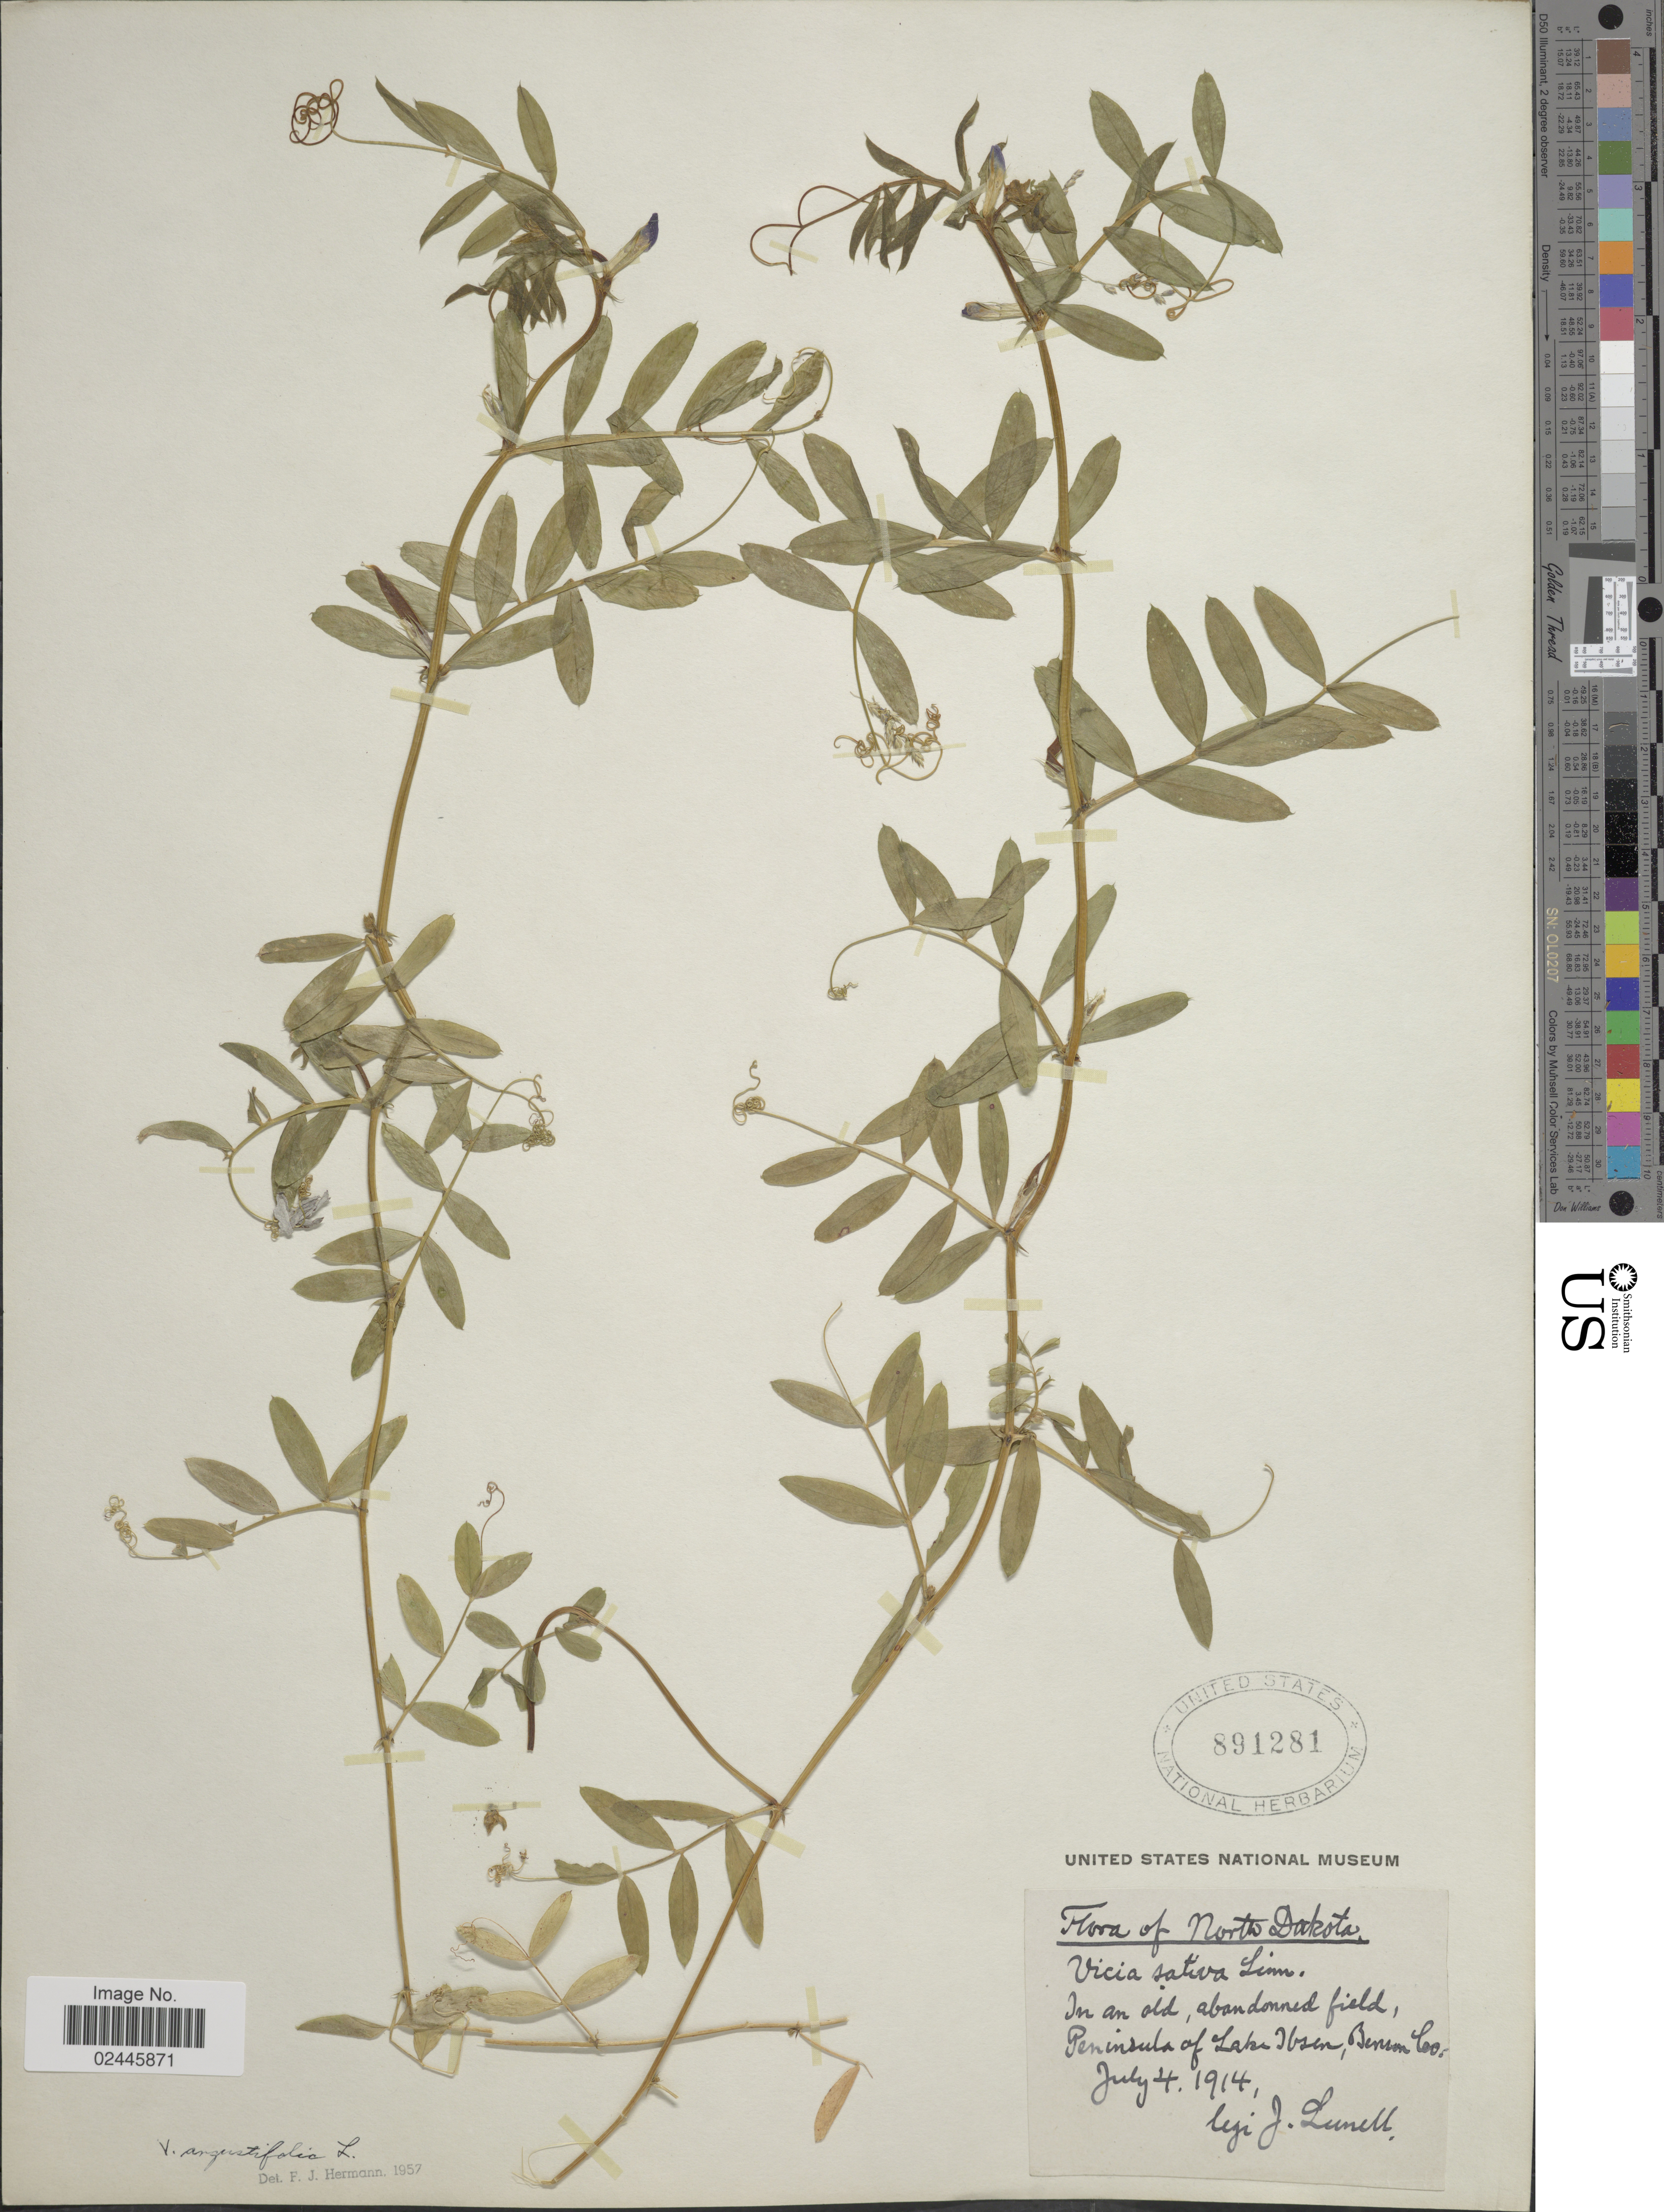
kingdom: Plantae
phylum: Tracheophyta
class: Magnoliopsida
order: Fabales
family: Fabaceae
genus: Vicia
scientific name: Vicia angustifolia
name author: L.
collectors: J. Lunell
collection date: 1914-07-04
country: United States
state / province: North Dakota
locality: North Dakota. In an old, abandonned field, Peninsula of Lake Ibsen, Benson Co.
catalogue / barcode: US 891281